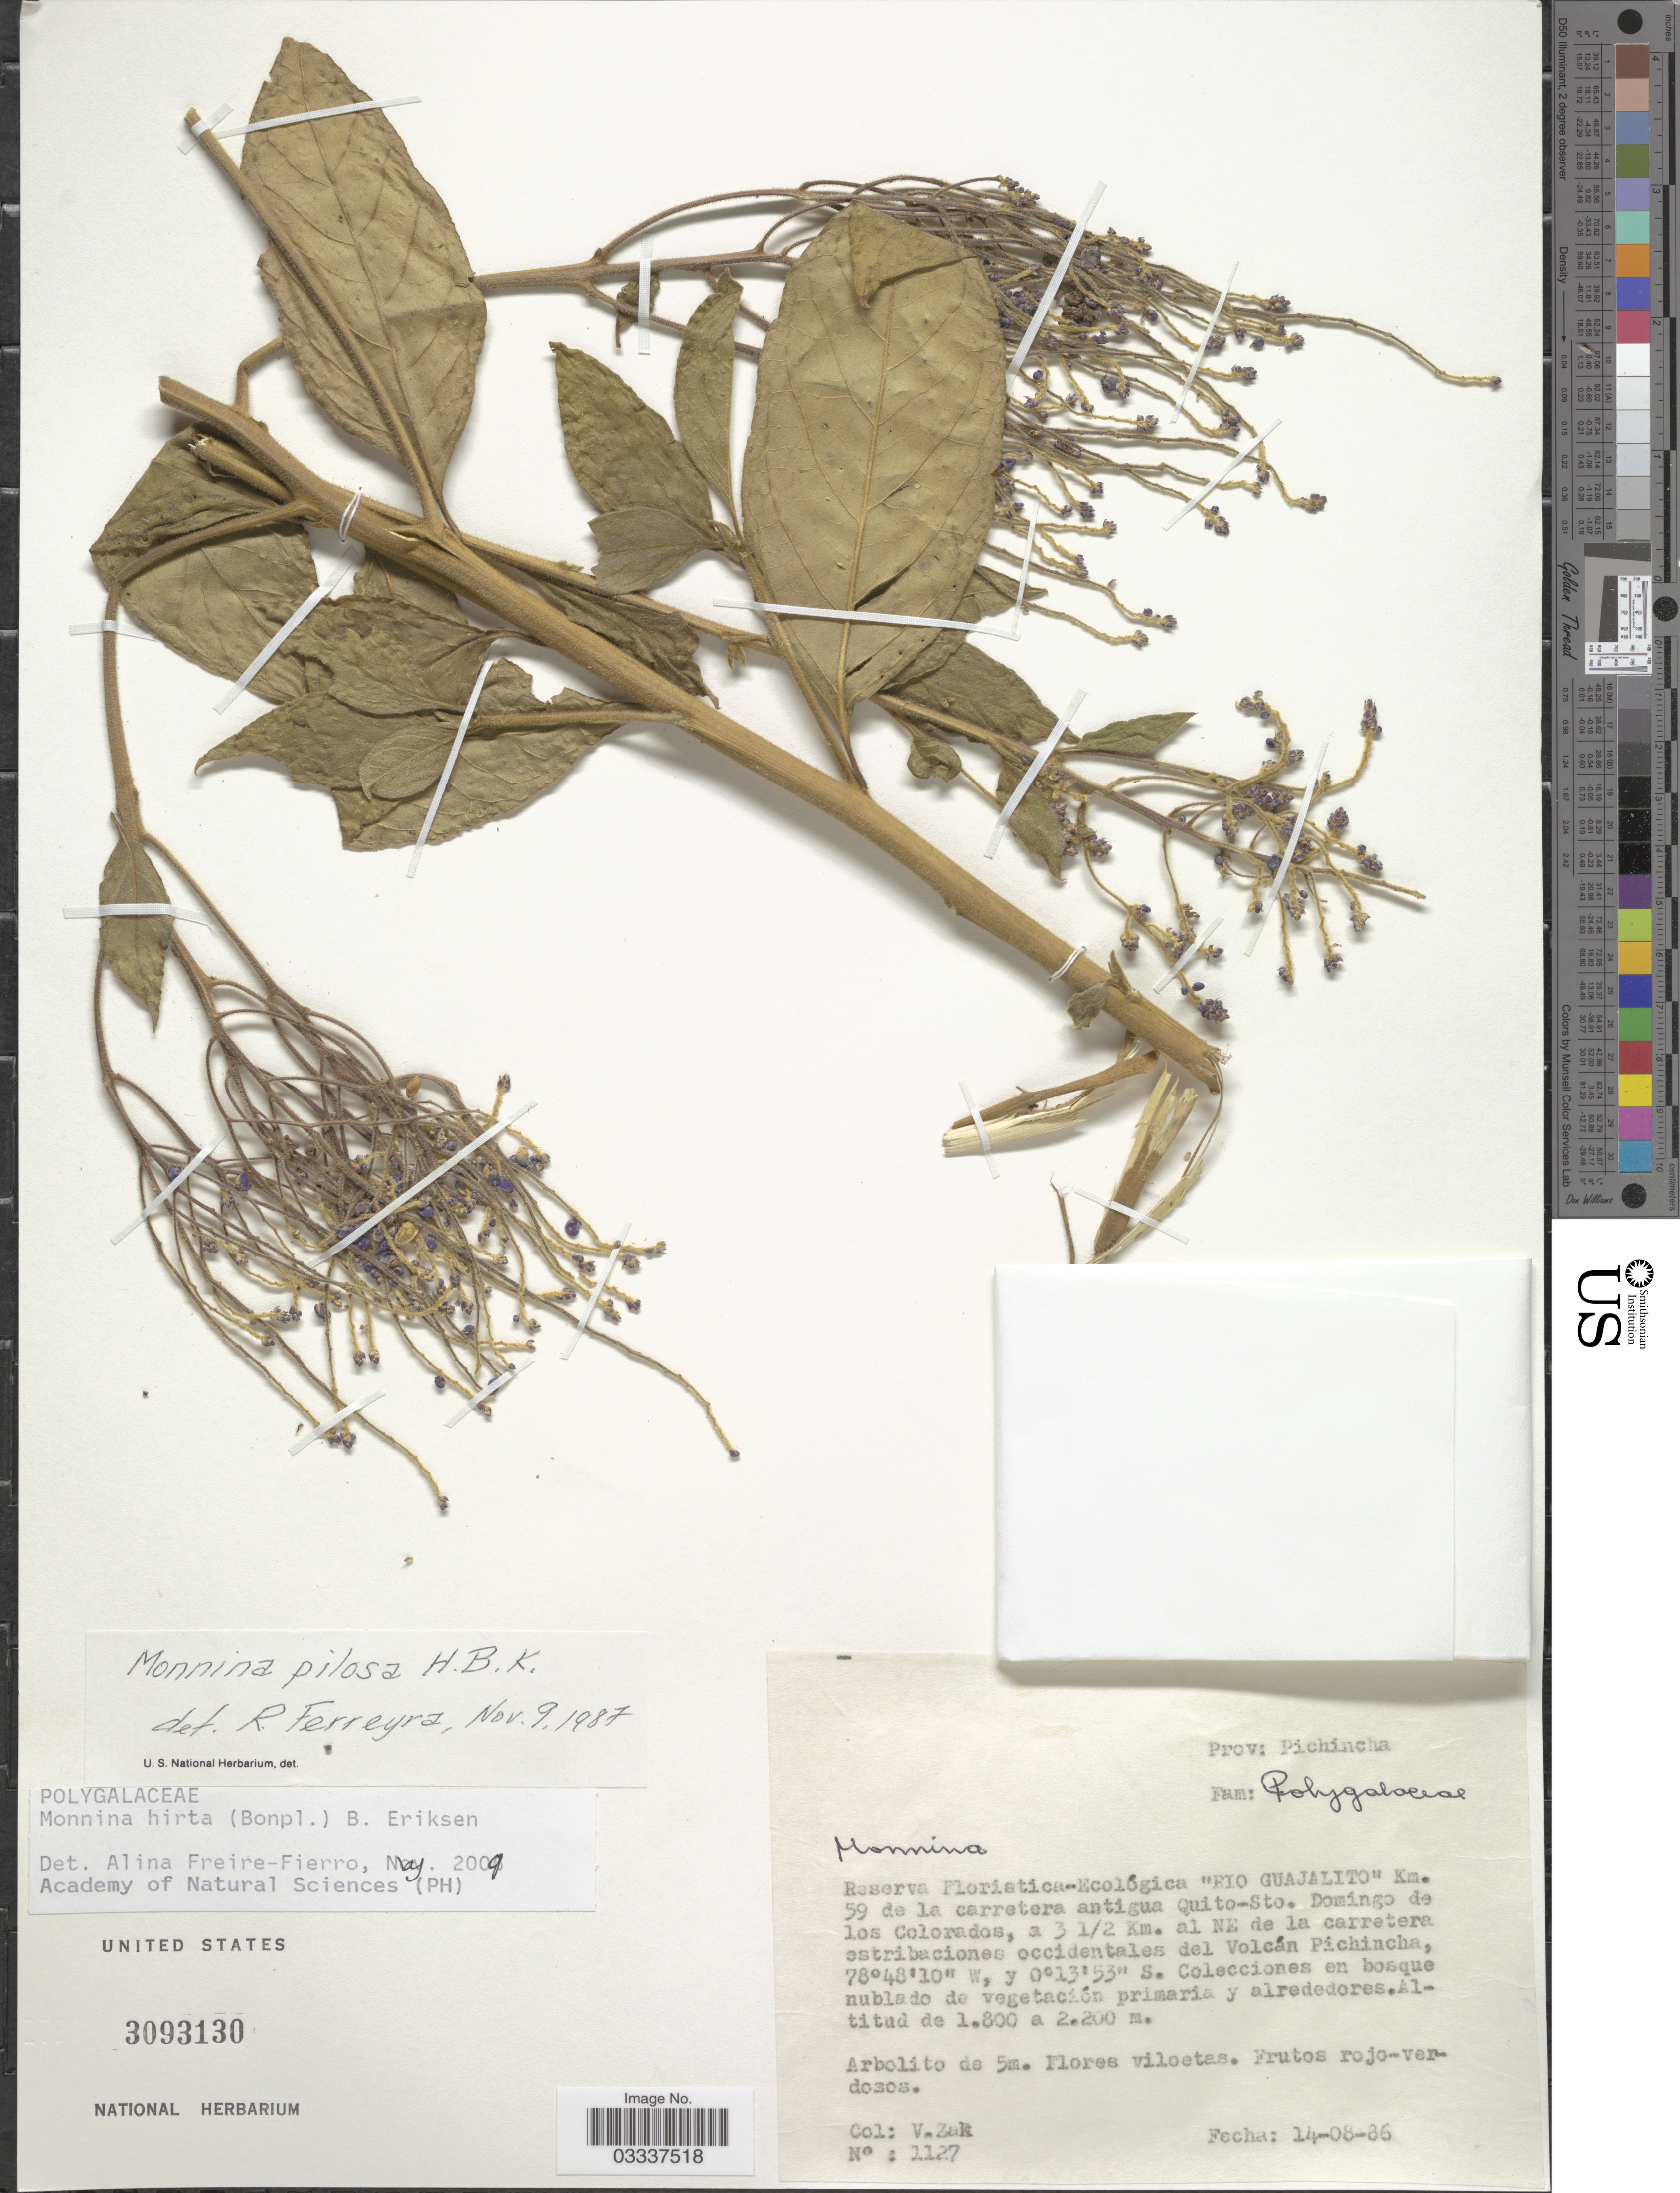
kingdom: Plantae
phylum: Tracheophyta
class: Magnoliopsida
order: Fabales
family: Polygalaceae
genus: Monnina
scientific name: Monnina hirta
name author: (Bonpl.) B. Eriksen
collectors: V. Zak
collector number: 1127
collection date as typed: Transcribed d/m/y: 14/8/86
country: Ecuador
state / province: Pichincha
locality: Reserva Floristica-Ecológica "Rio Guajalito" Km. 59 de la carretera antigua Quito-Sto. Domingo de los Colorados, a 3½ Km. al NE de la carretera estribaciones occidentales del Volcán Pichincha.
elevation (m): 1800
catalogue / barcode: US 3093130